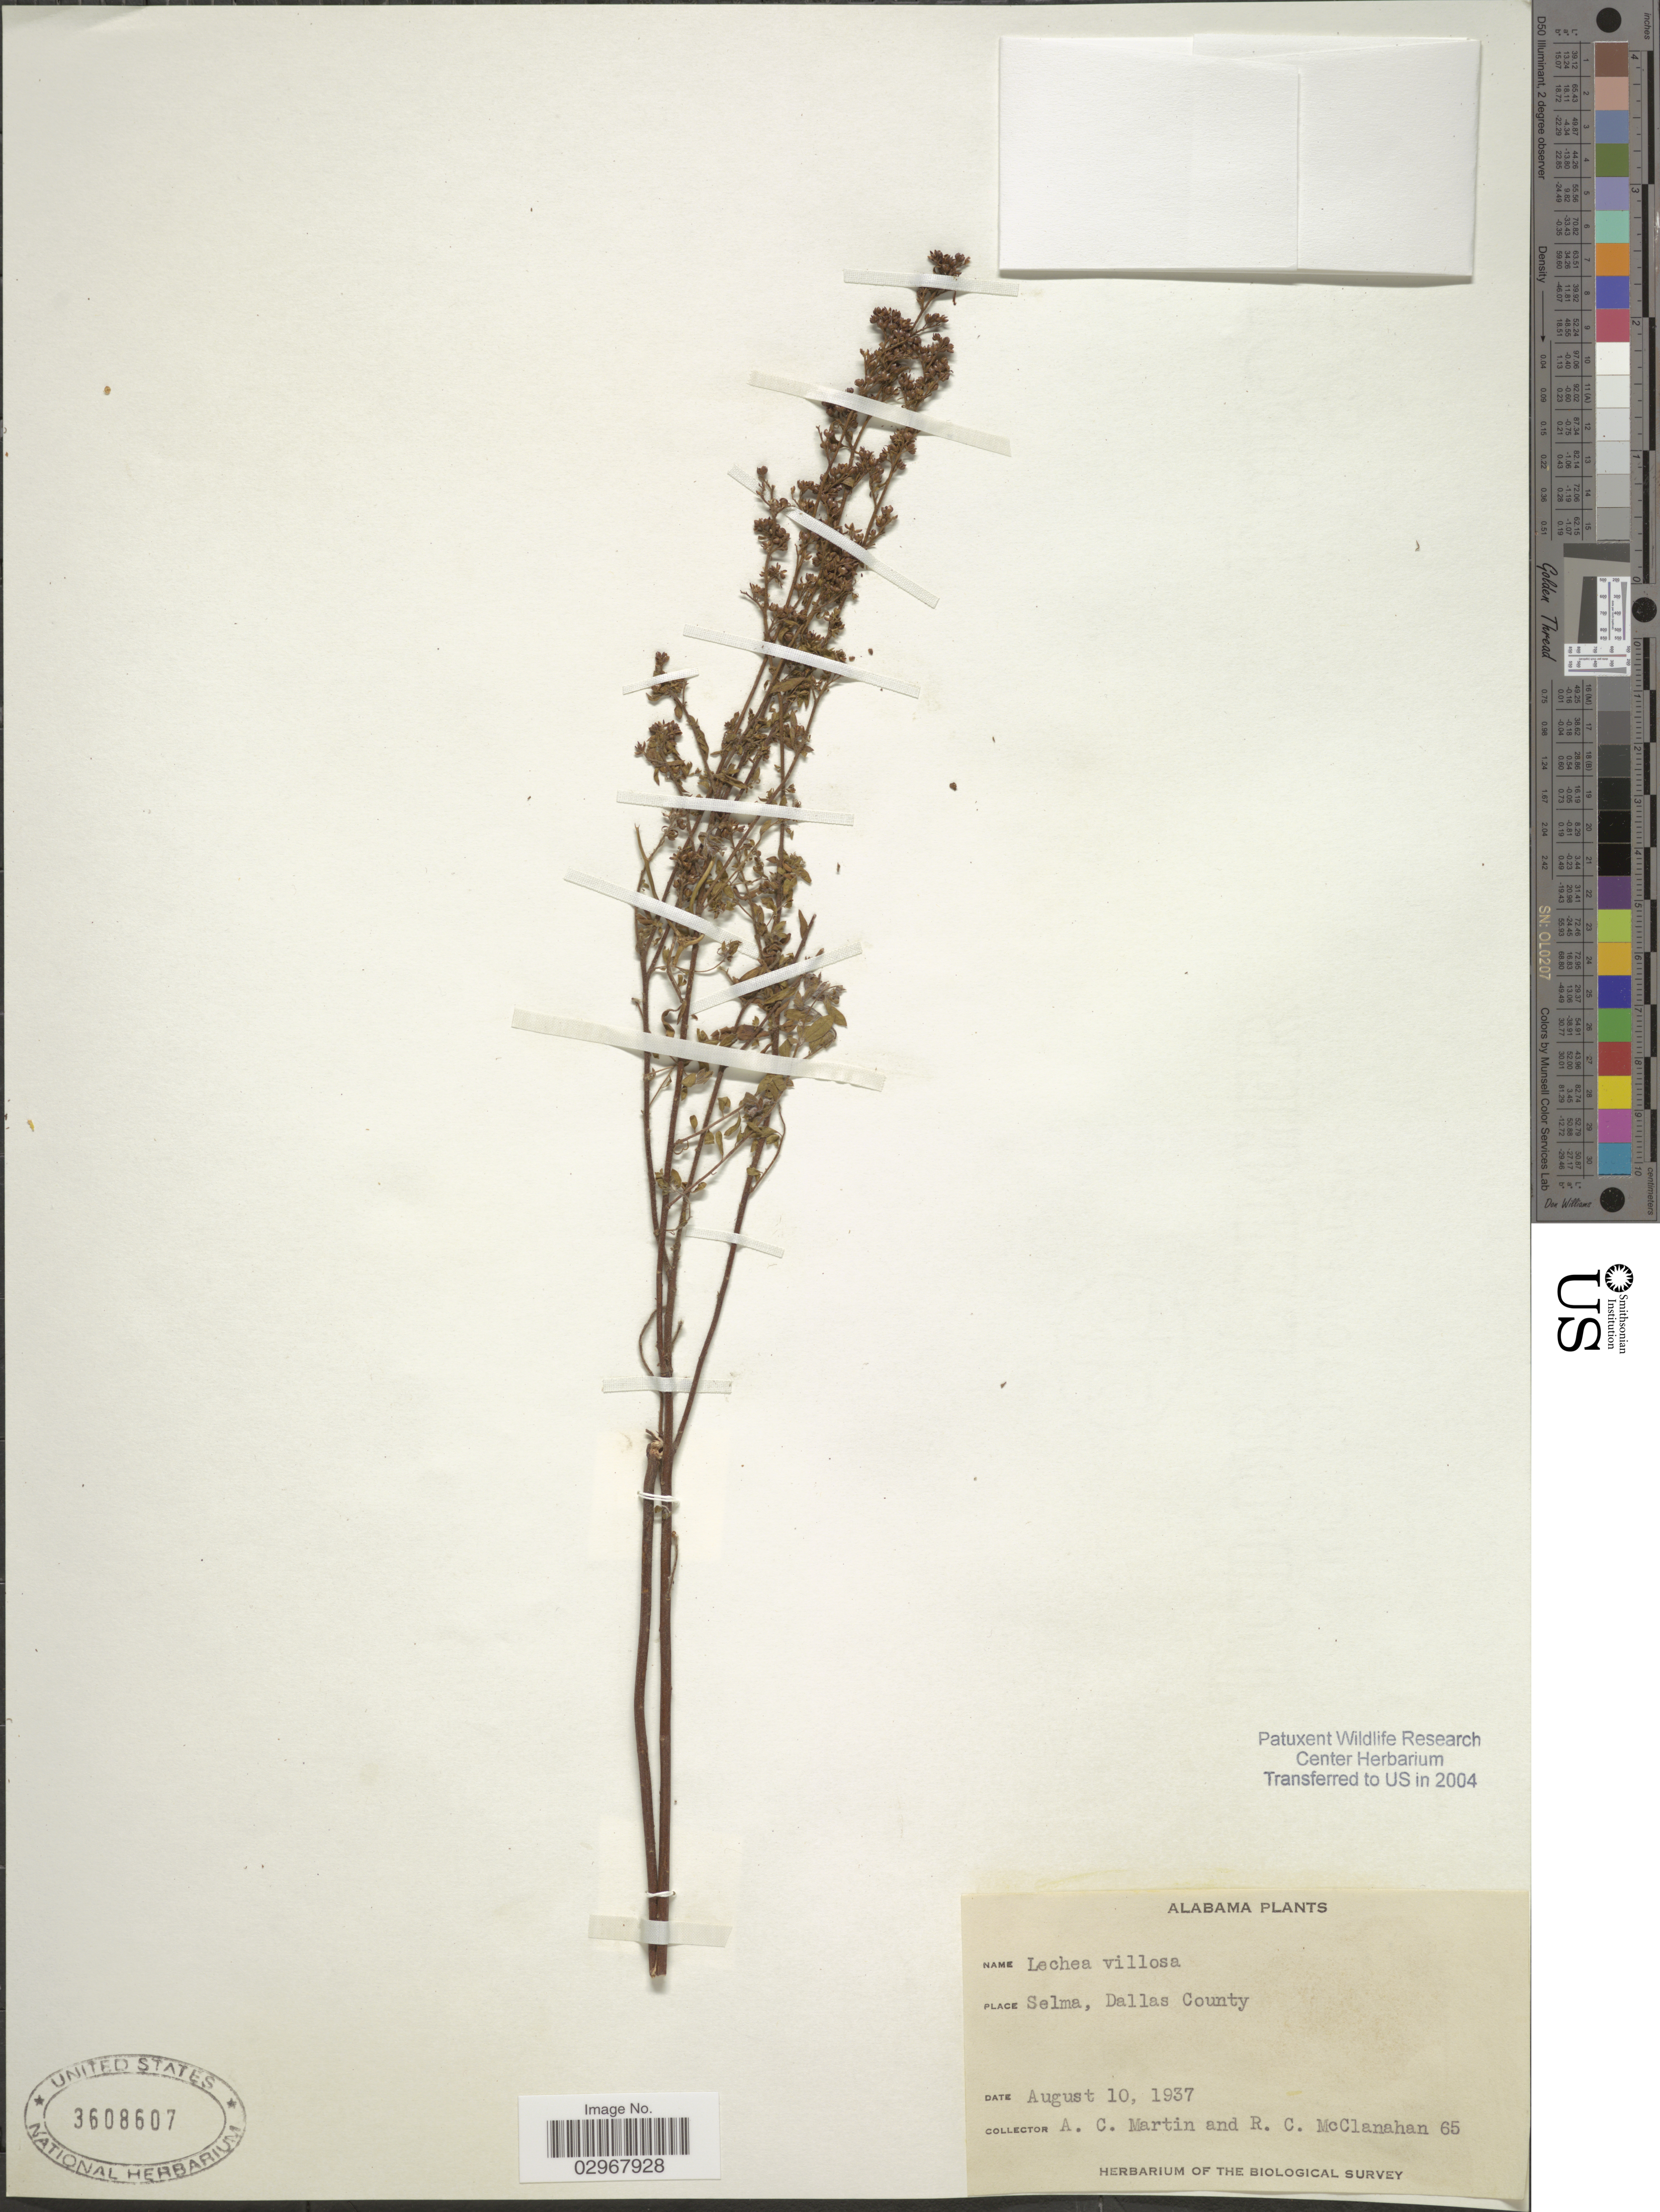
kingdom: Plantae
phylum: Tracheophyta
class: Magnoliopsida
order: Malvales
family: Cistaceae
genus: Lechea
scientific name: Lechea mucronata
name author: Raf.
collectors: A. C. Martin & R. McClanahan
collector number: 65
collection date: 1937-08-10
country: United States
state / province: Alabama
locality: Selma, Dallas County.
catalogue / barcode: US 3608607